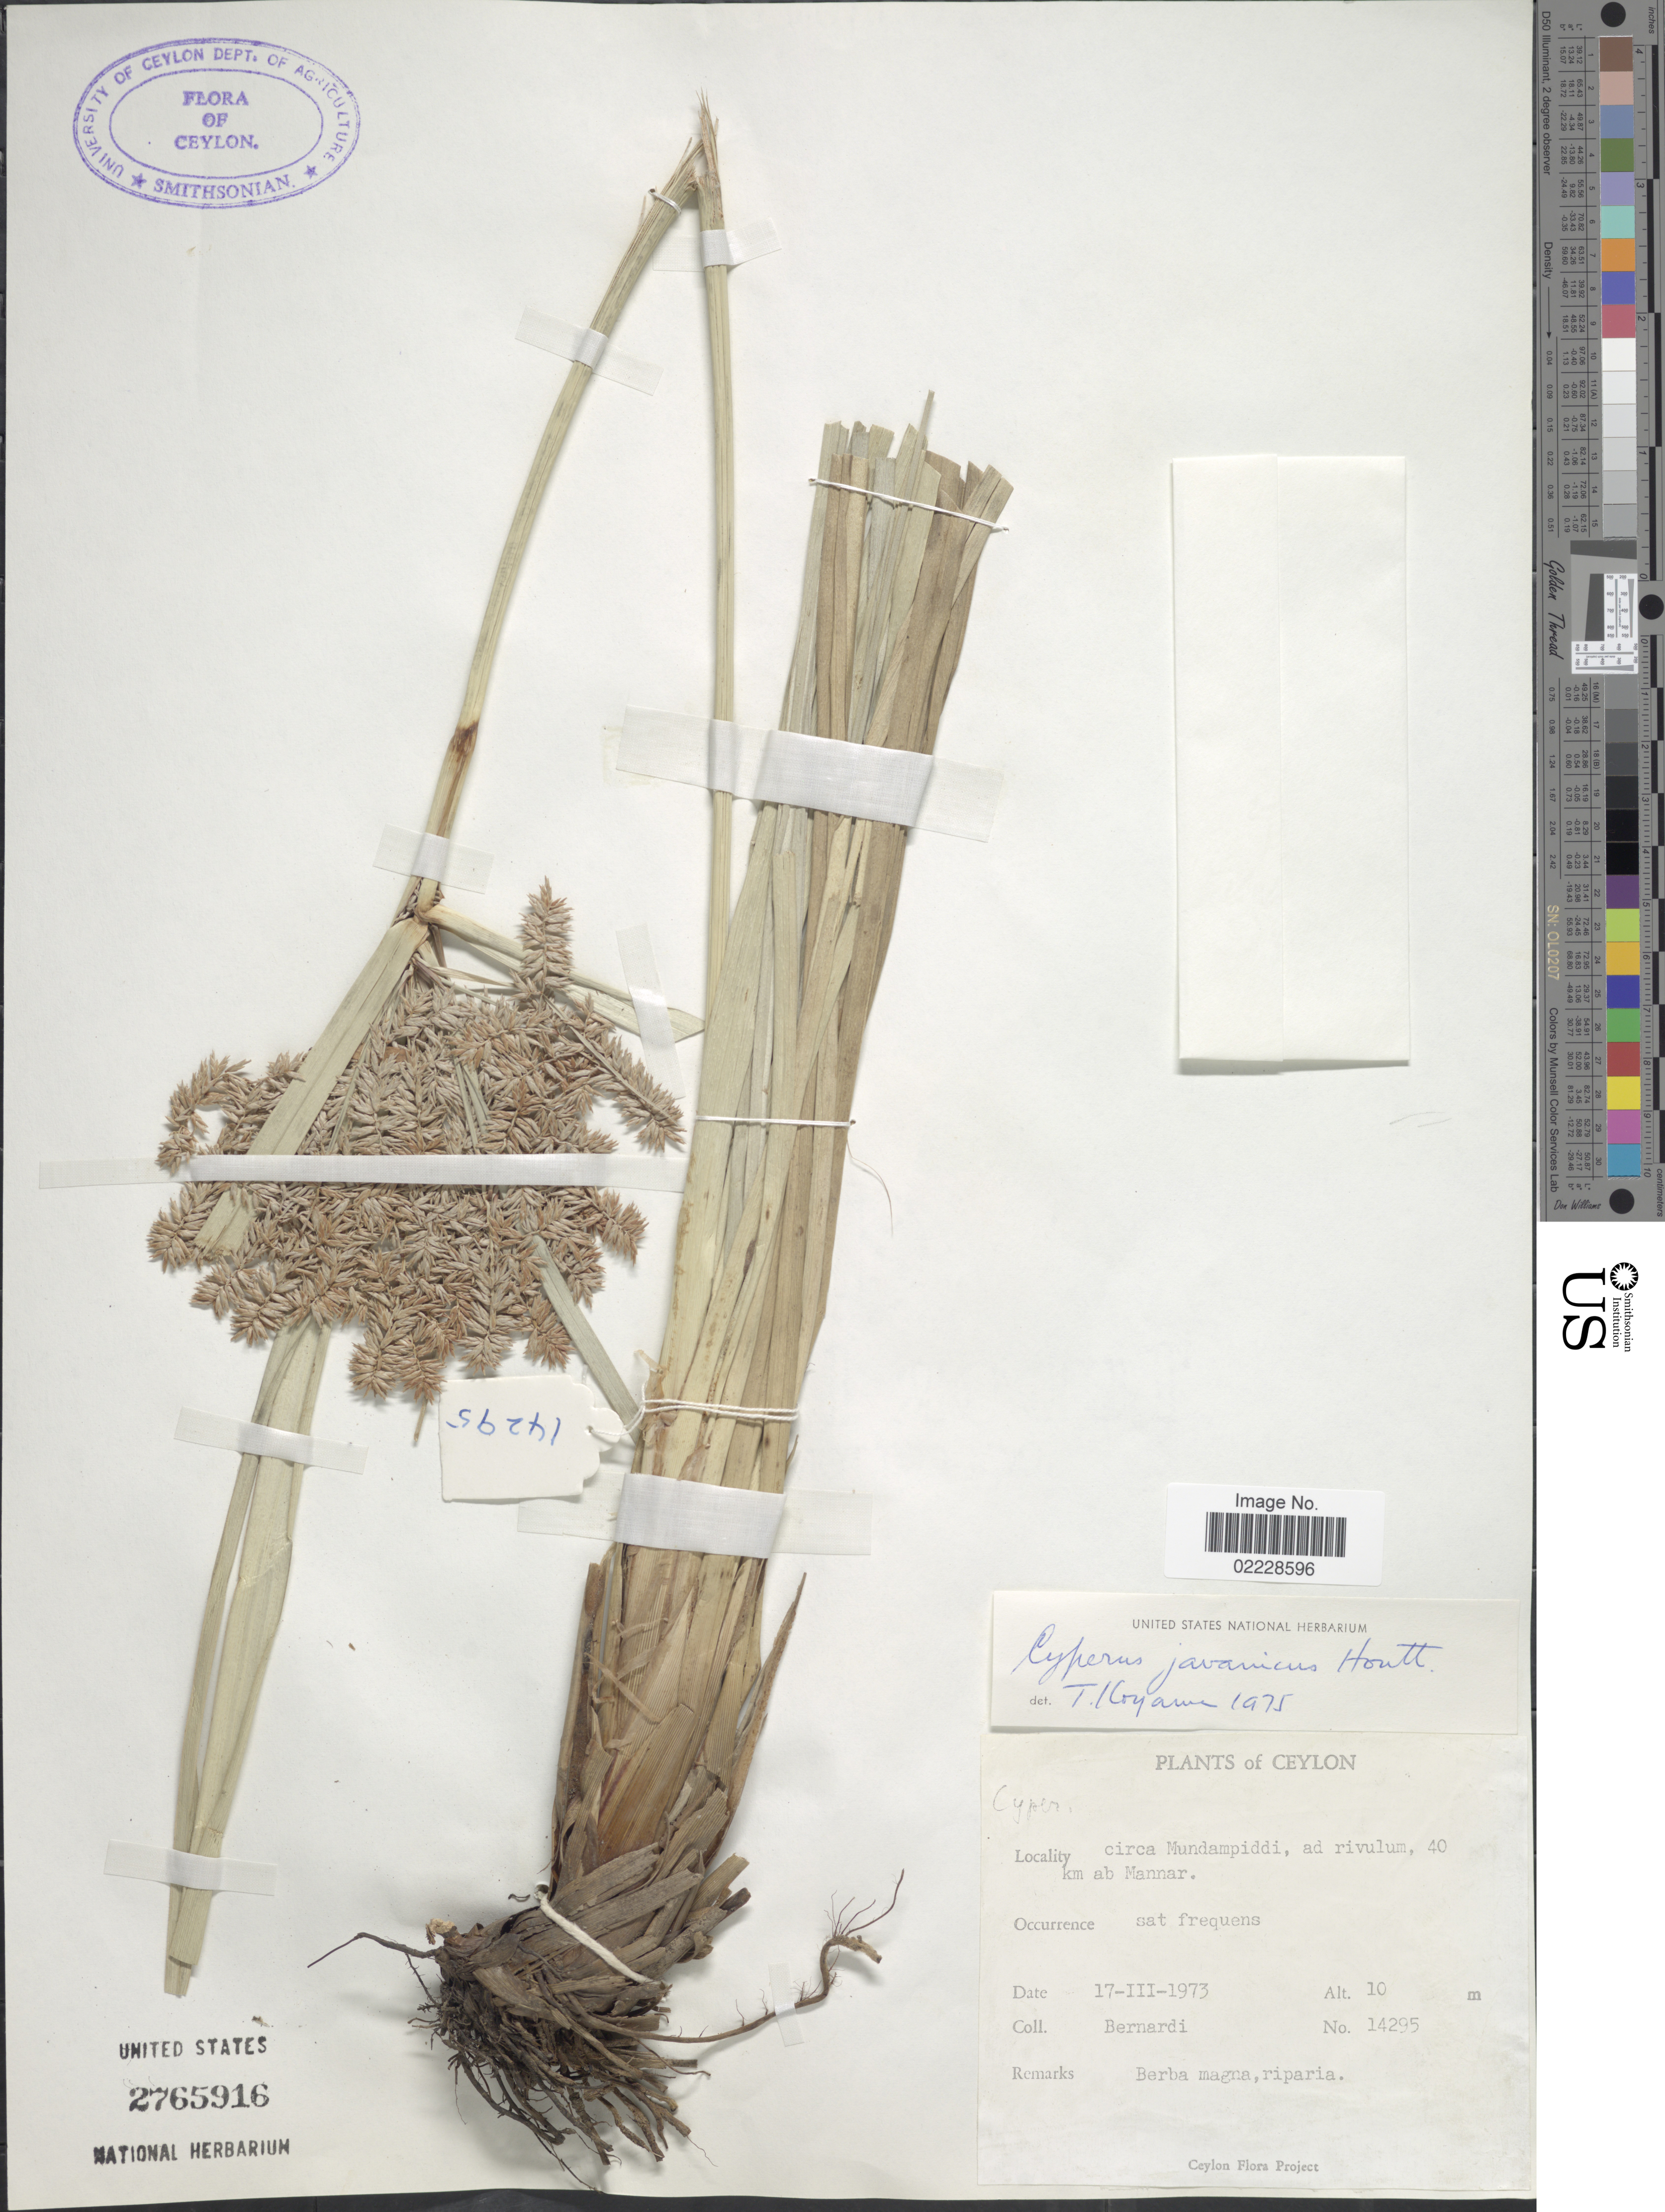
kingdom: Plantae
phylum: Tracheophyta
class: Liliopsida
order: Poales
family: Cyperaceae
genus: Cyperus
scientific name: Cyperus javanicus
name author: Houtt.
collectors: Bernardi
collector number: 14295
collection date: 1973-03-17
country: Sri Lanka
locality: Ceylon, Circa Mundampiddi, ad rivulum, 40 km ab Mannar. sat frequens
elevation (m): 10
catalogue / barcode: US 2765916